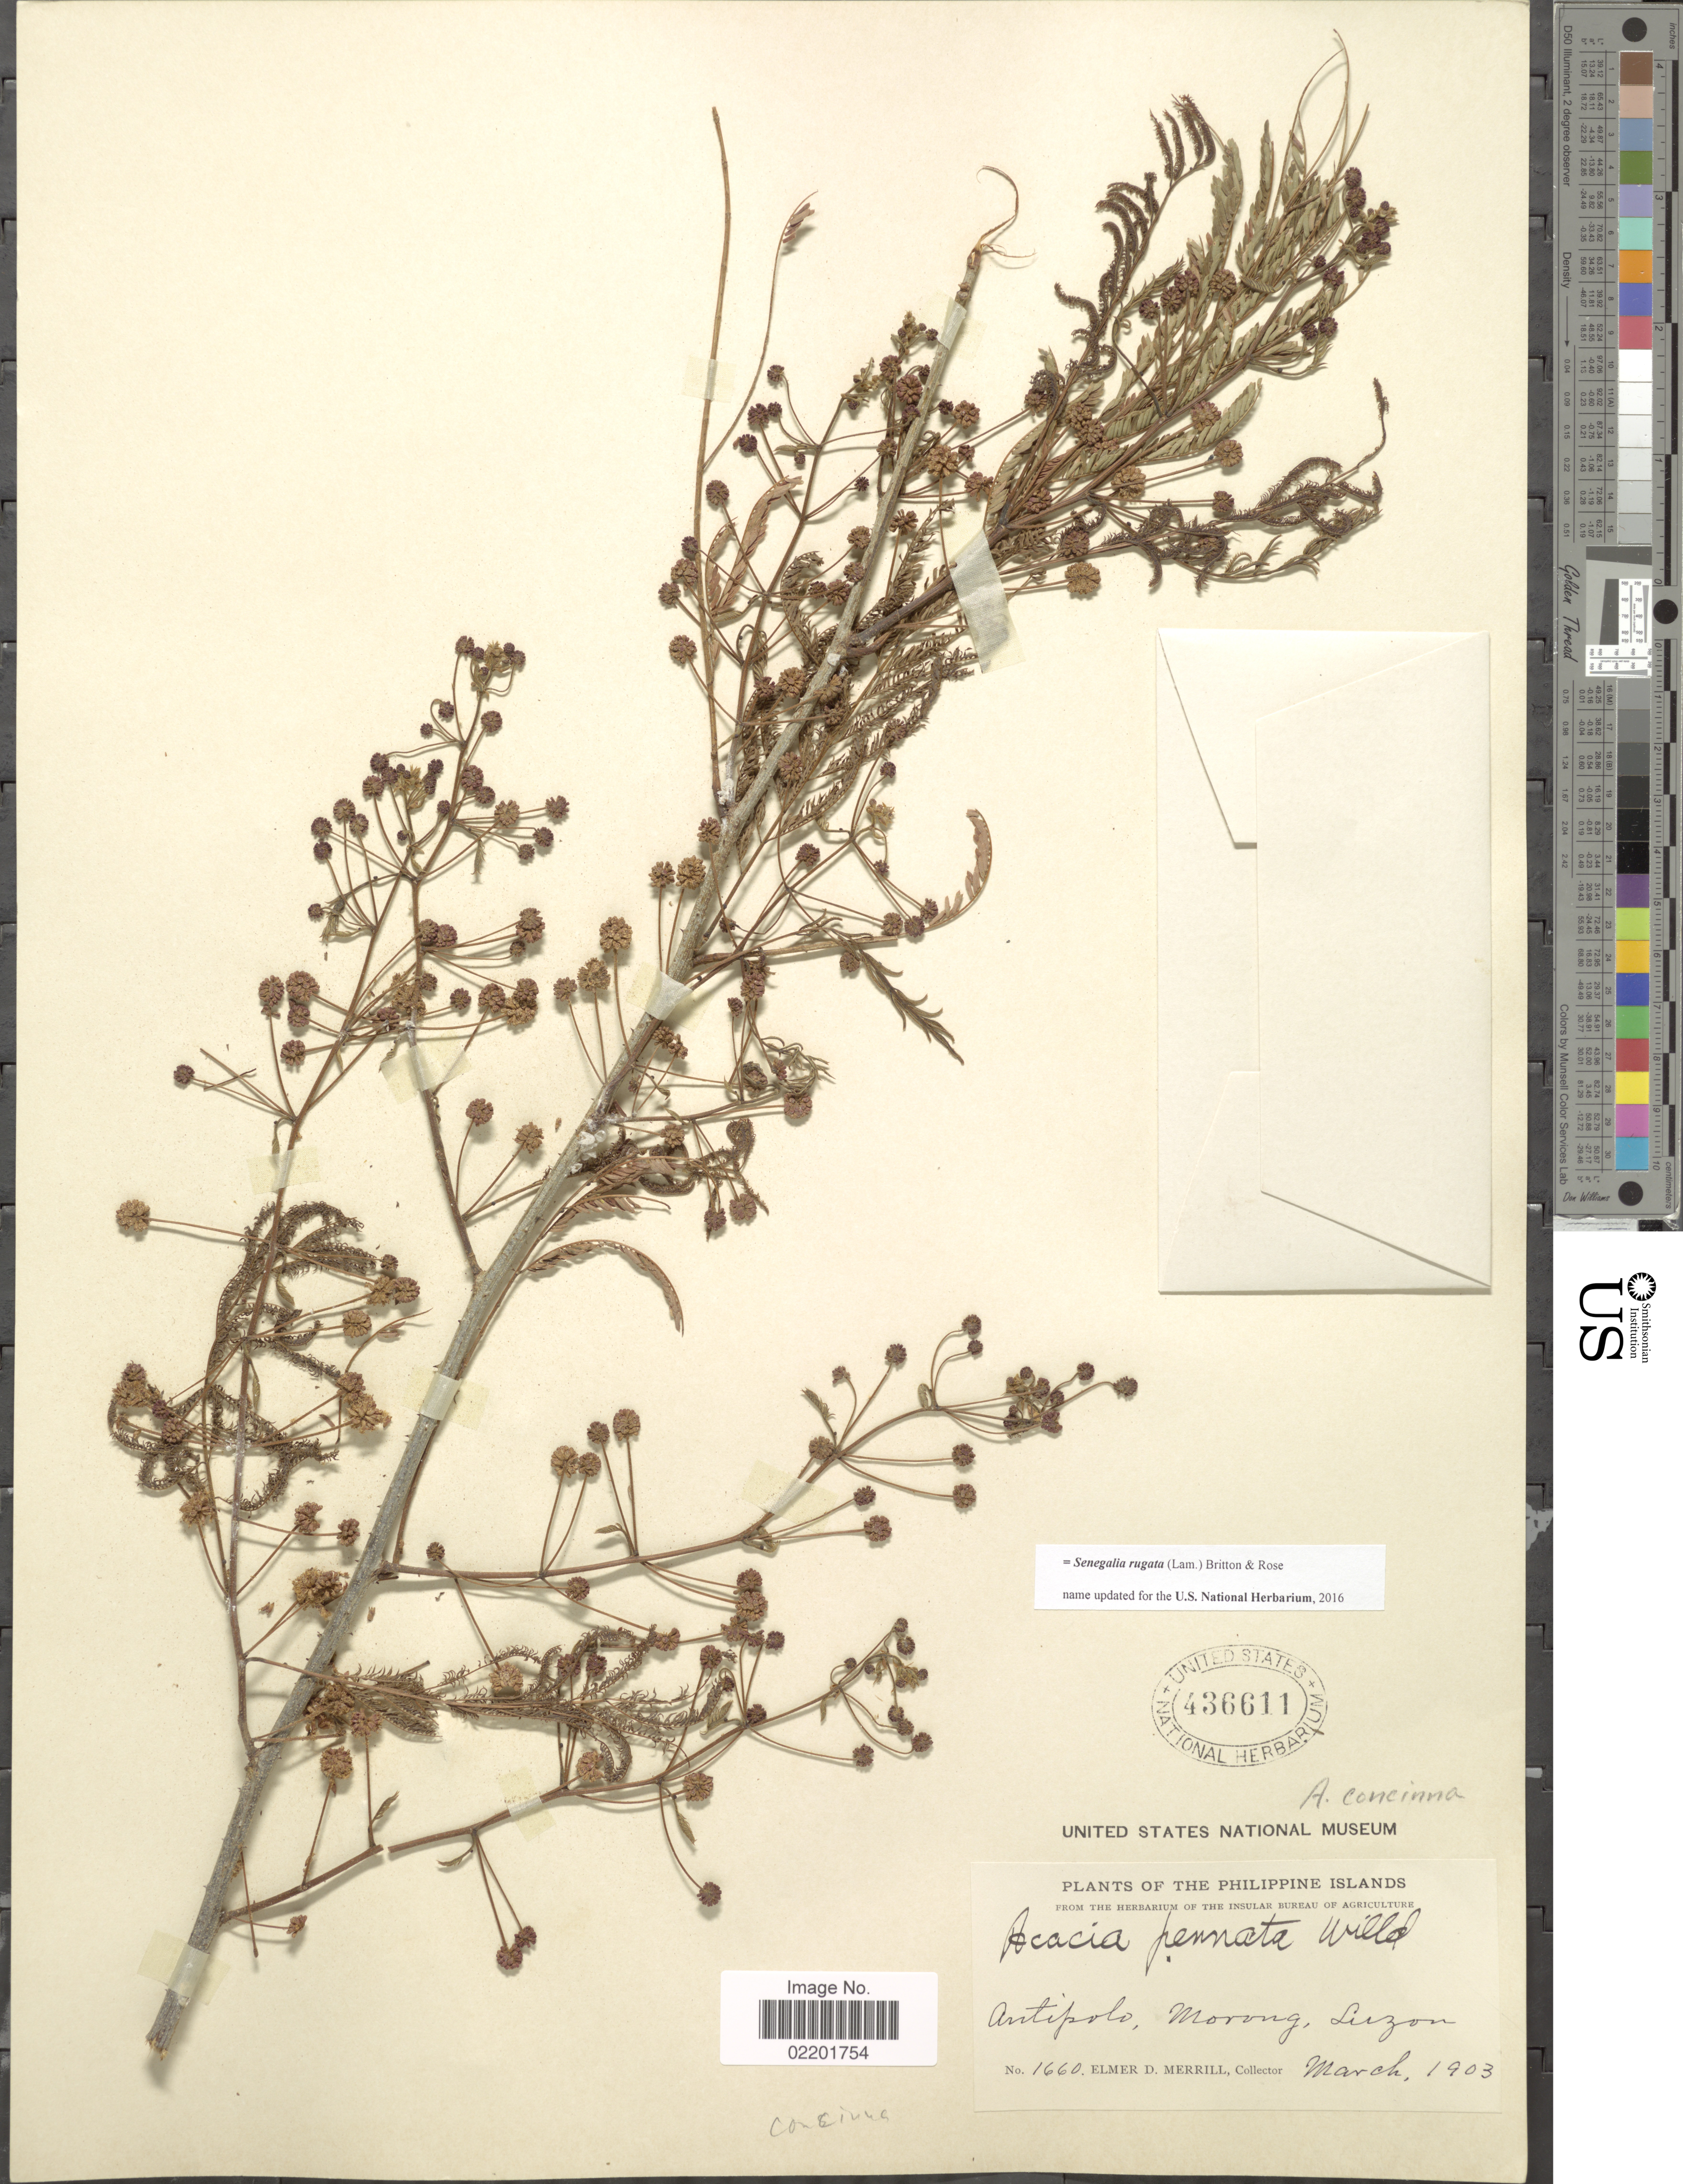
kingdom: Plantae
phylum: Tracheophyta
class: Magnoliopsida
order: Fabales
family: Fabaceae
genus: Senegalia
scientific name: Senegalia rugata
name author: (Lam.) Britton & Rose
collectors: E. D. Merrill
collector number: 1660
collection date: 1903-02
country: Philippines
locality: Philippine Islands, Antipolo, Morong, Luzon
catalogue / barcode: US 436611